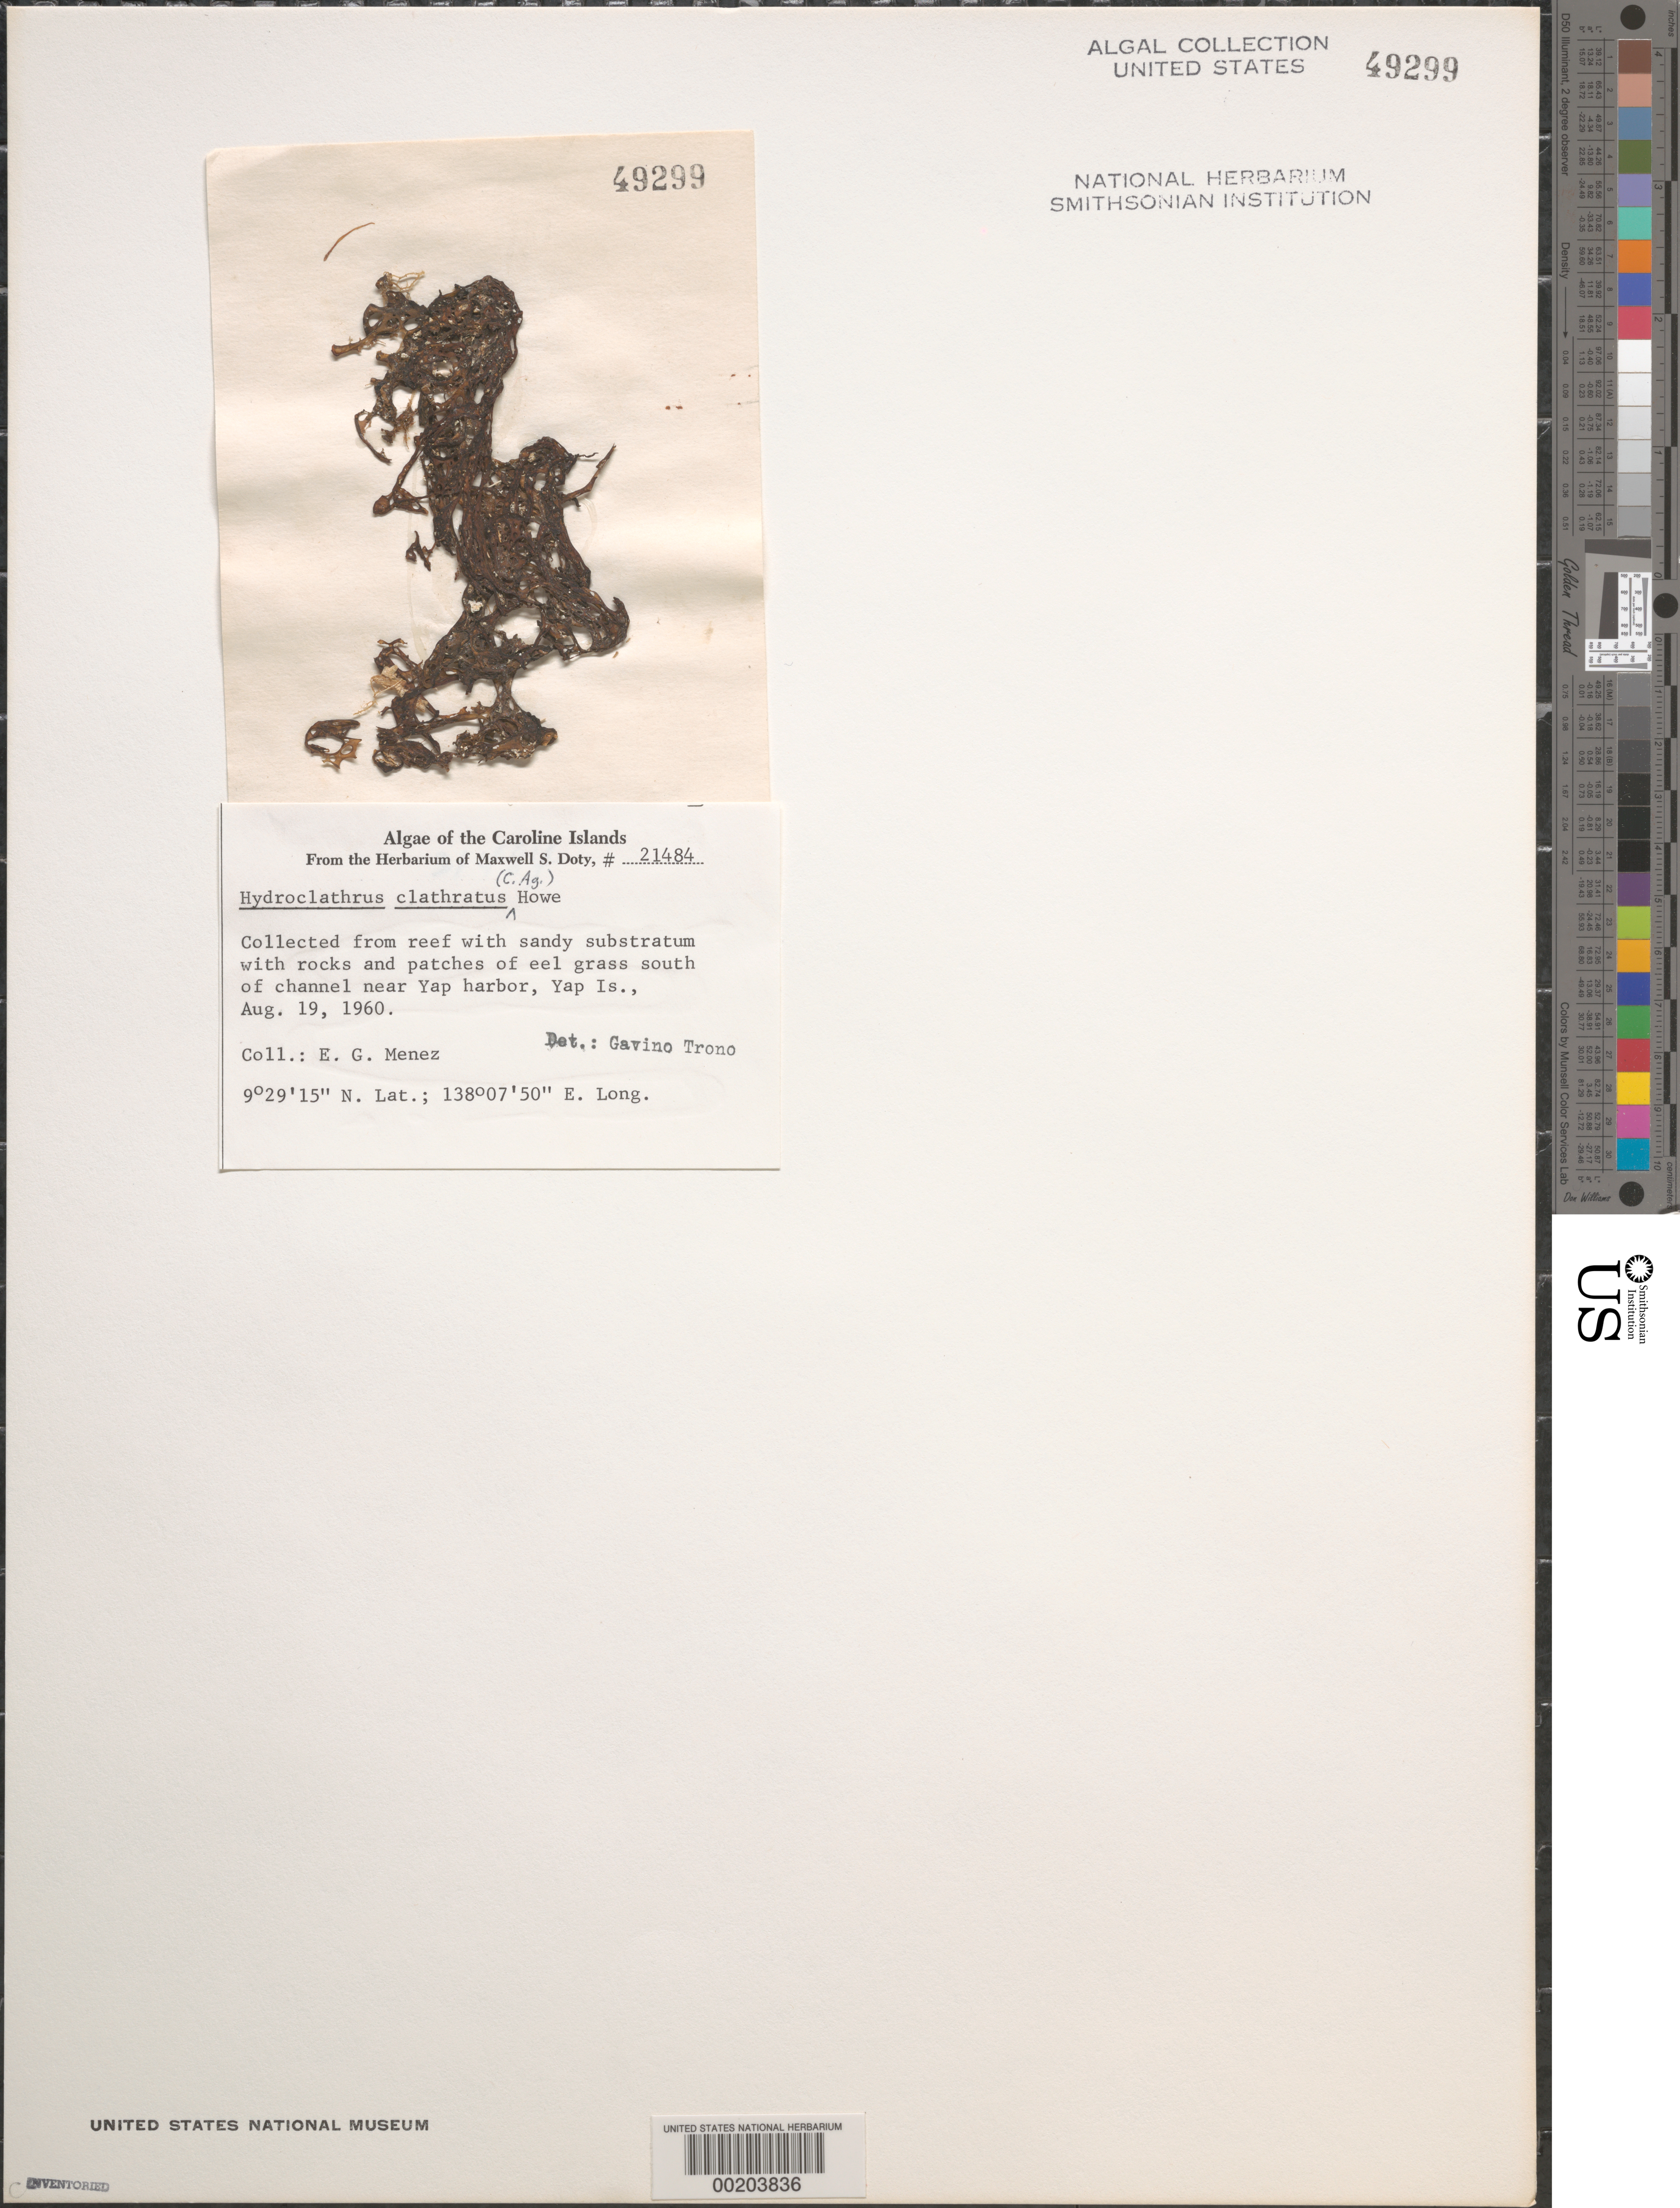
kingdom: Chromista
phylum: Ochrophyta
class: Phaeophyceae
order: Scytosiphonales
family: Scytosiphonaceae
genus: Hydroclathrus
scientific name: Hydroclathrus clathratus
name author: (C. Agardh) M. Howe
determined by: Trono, Gavino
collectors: Meñez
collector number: MSD 21484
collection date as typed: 19 Aug 1960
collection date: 1960-08-19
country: Micronesia, Federated States of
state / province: Yap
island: Yap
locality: Near Yap Harbor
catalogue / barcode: US 49299